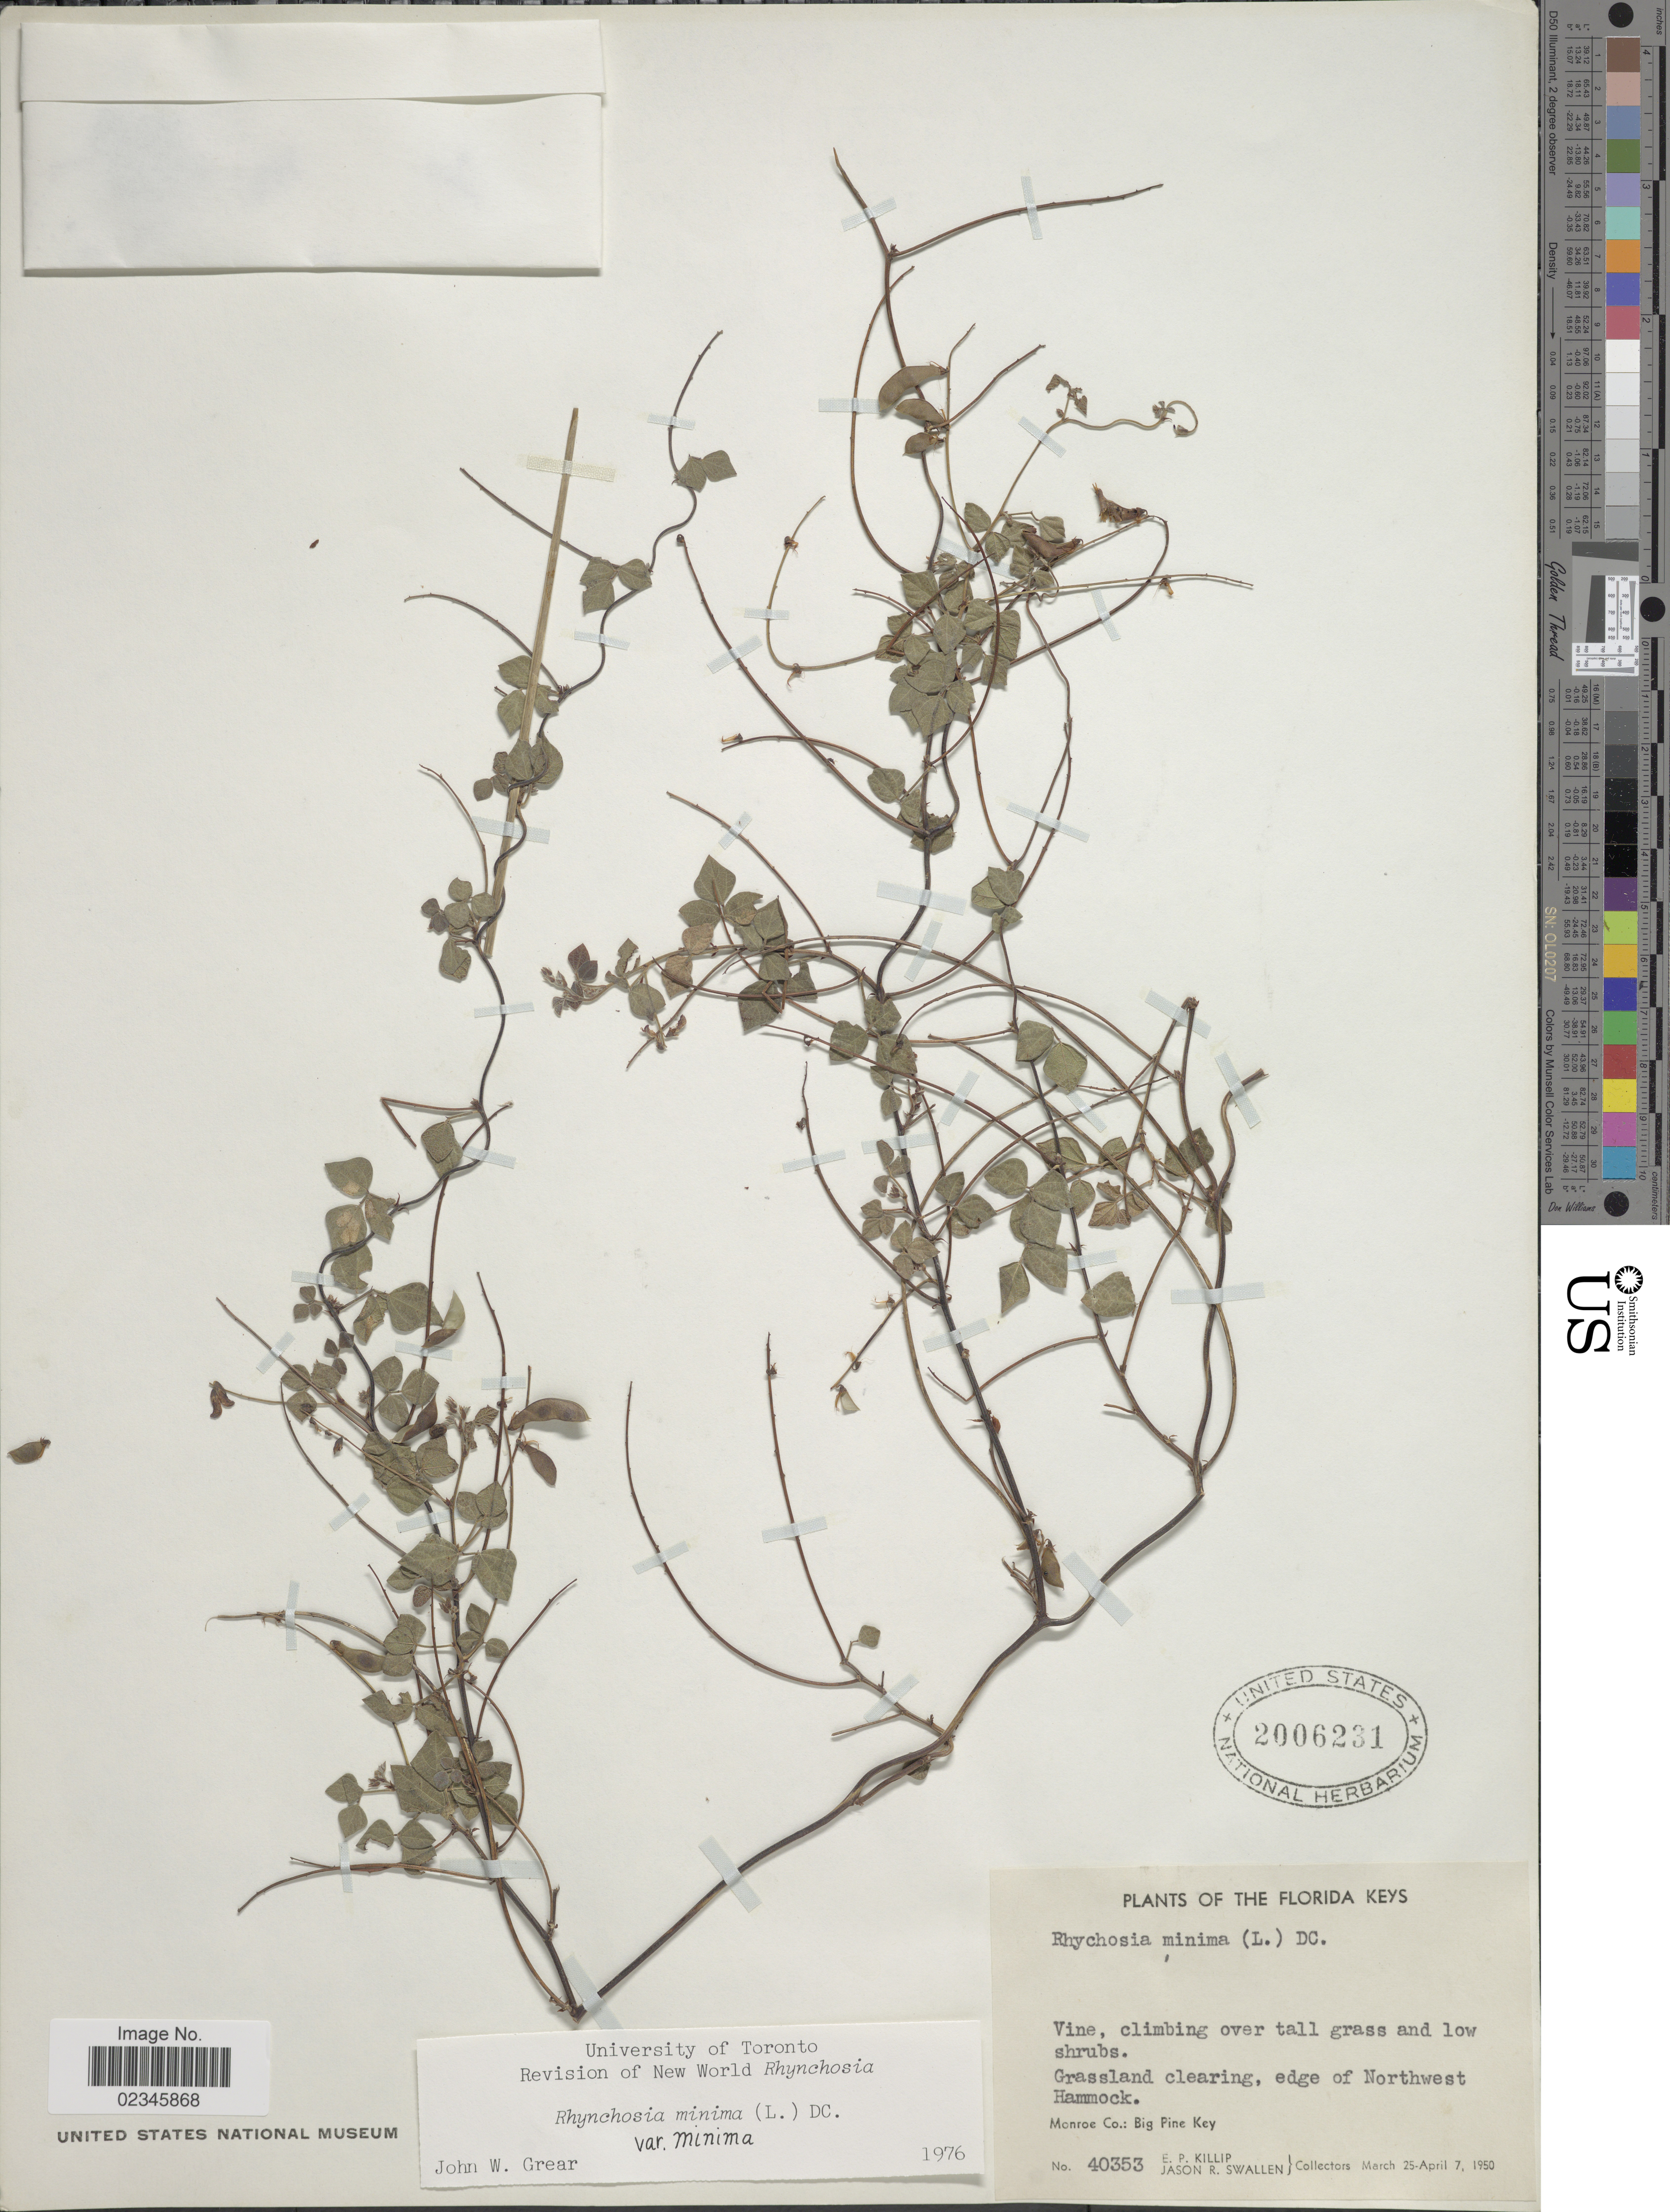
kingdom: Plantae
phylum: Tracheophyta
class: Magnoliopsida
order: Fabales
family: Fabaceae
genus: Rhynchosia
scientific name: Rhynchosia minima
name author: (L.) DC.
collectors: E. P. Killip & J. R. Swallen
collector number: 40353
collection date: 1950-03-25/1950-04-07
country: United States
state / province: Florida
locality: Florida Keys, Grassland clearing, edge of Northwest, Hammock, Monroe Co.: Big Pine Key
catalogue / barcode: US 2006231